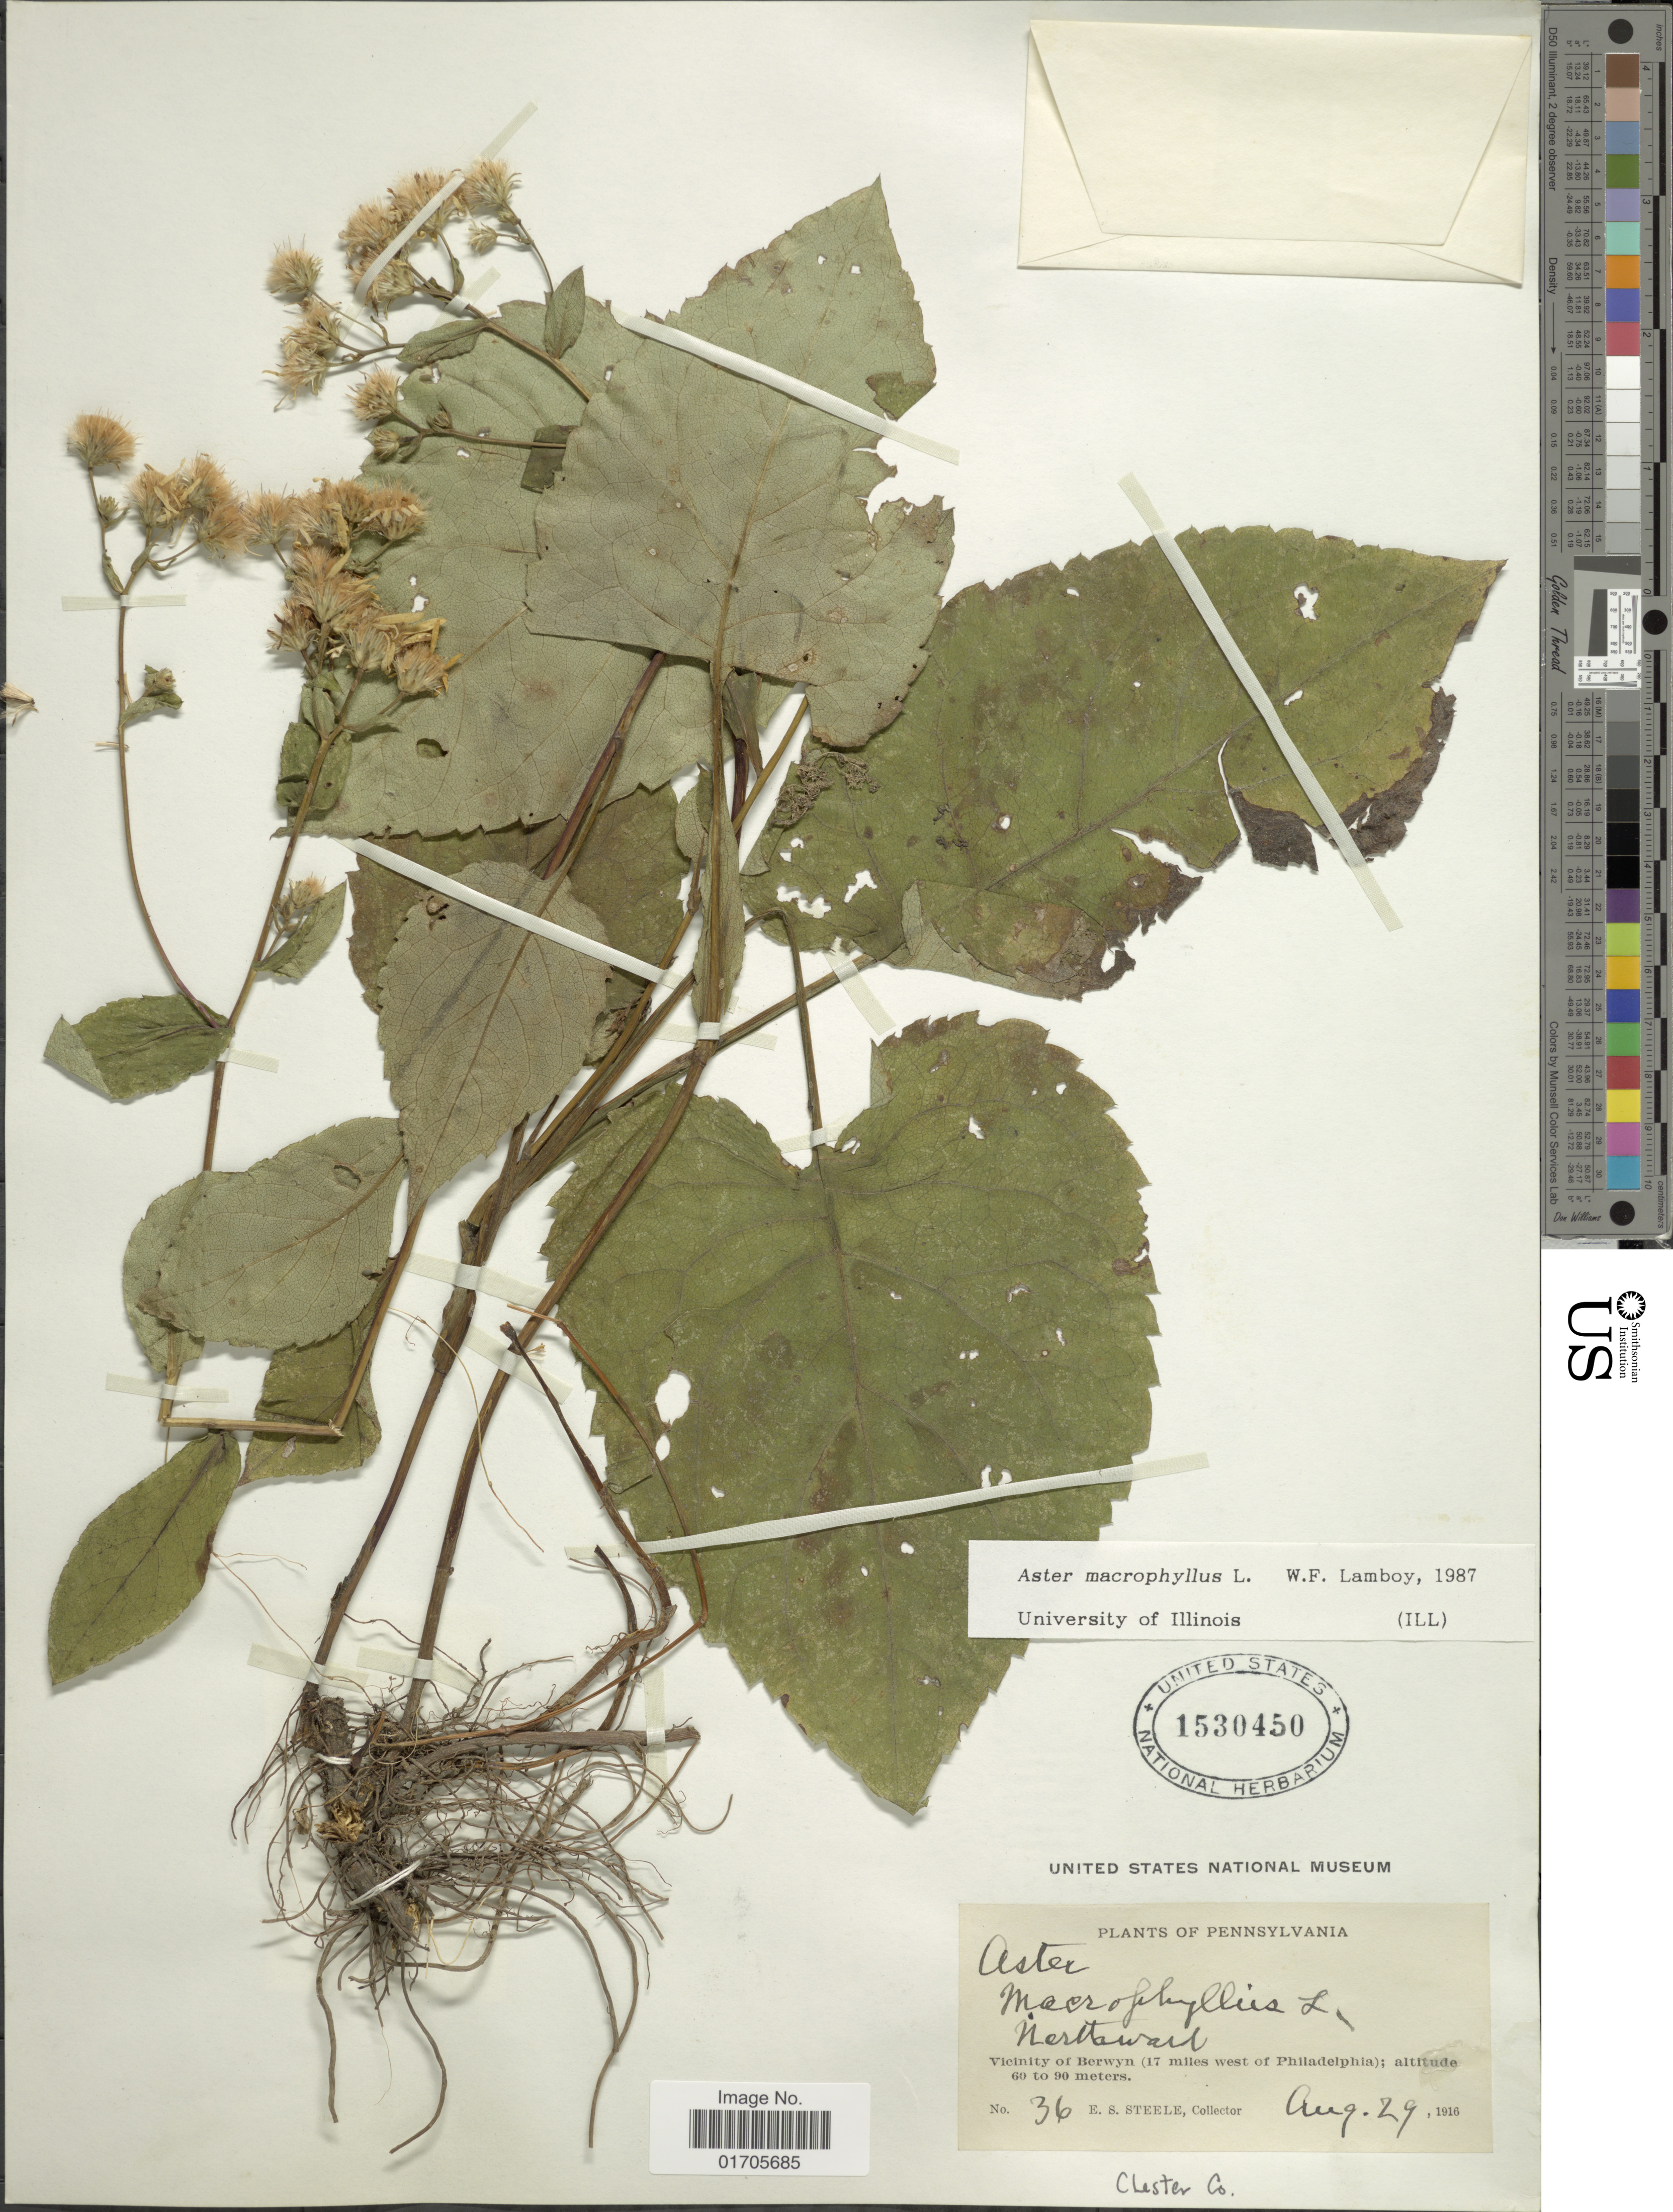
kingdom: Plantae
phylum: Tracheophyta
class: Magnoliopsida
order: Asterales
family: Asteraceae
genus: Eurybia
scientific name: Eurybia macrophylla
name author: (L.) Cass.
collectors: E. Steele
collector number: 36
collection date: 1916-08-29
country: United States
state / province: Pennsylvania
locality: Pennsylvania. Northward. Vicinity of Berwyn (17 miles west of Philadelphia). Chester Co.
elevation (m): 60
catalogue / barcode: US 1530450